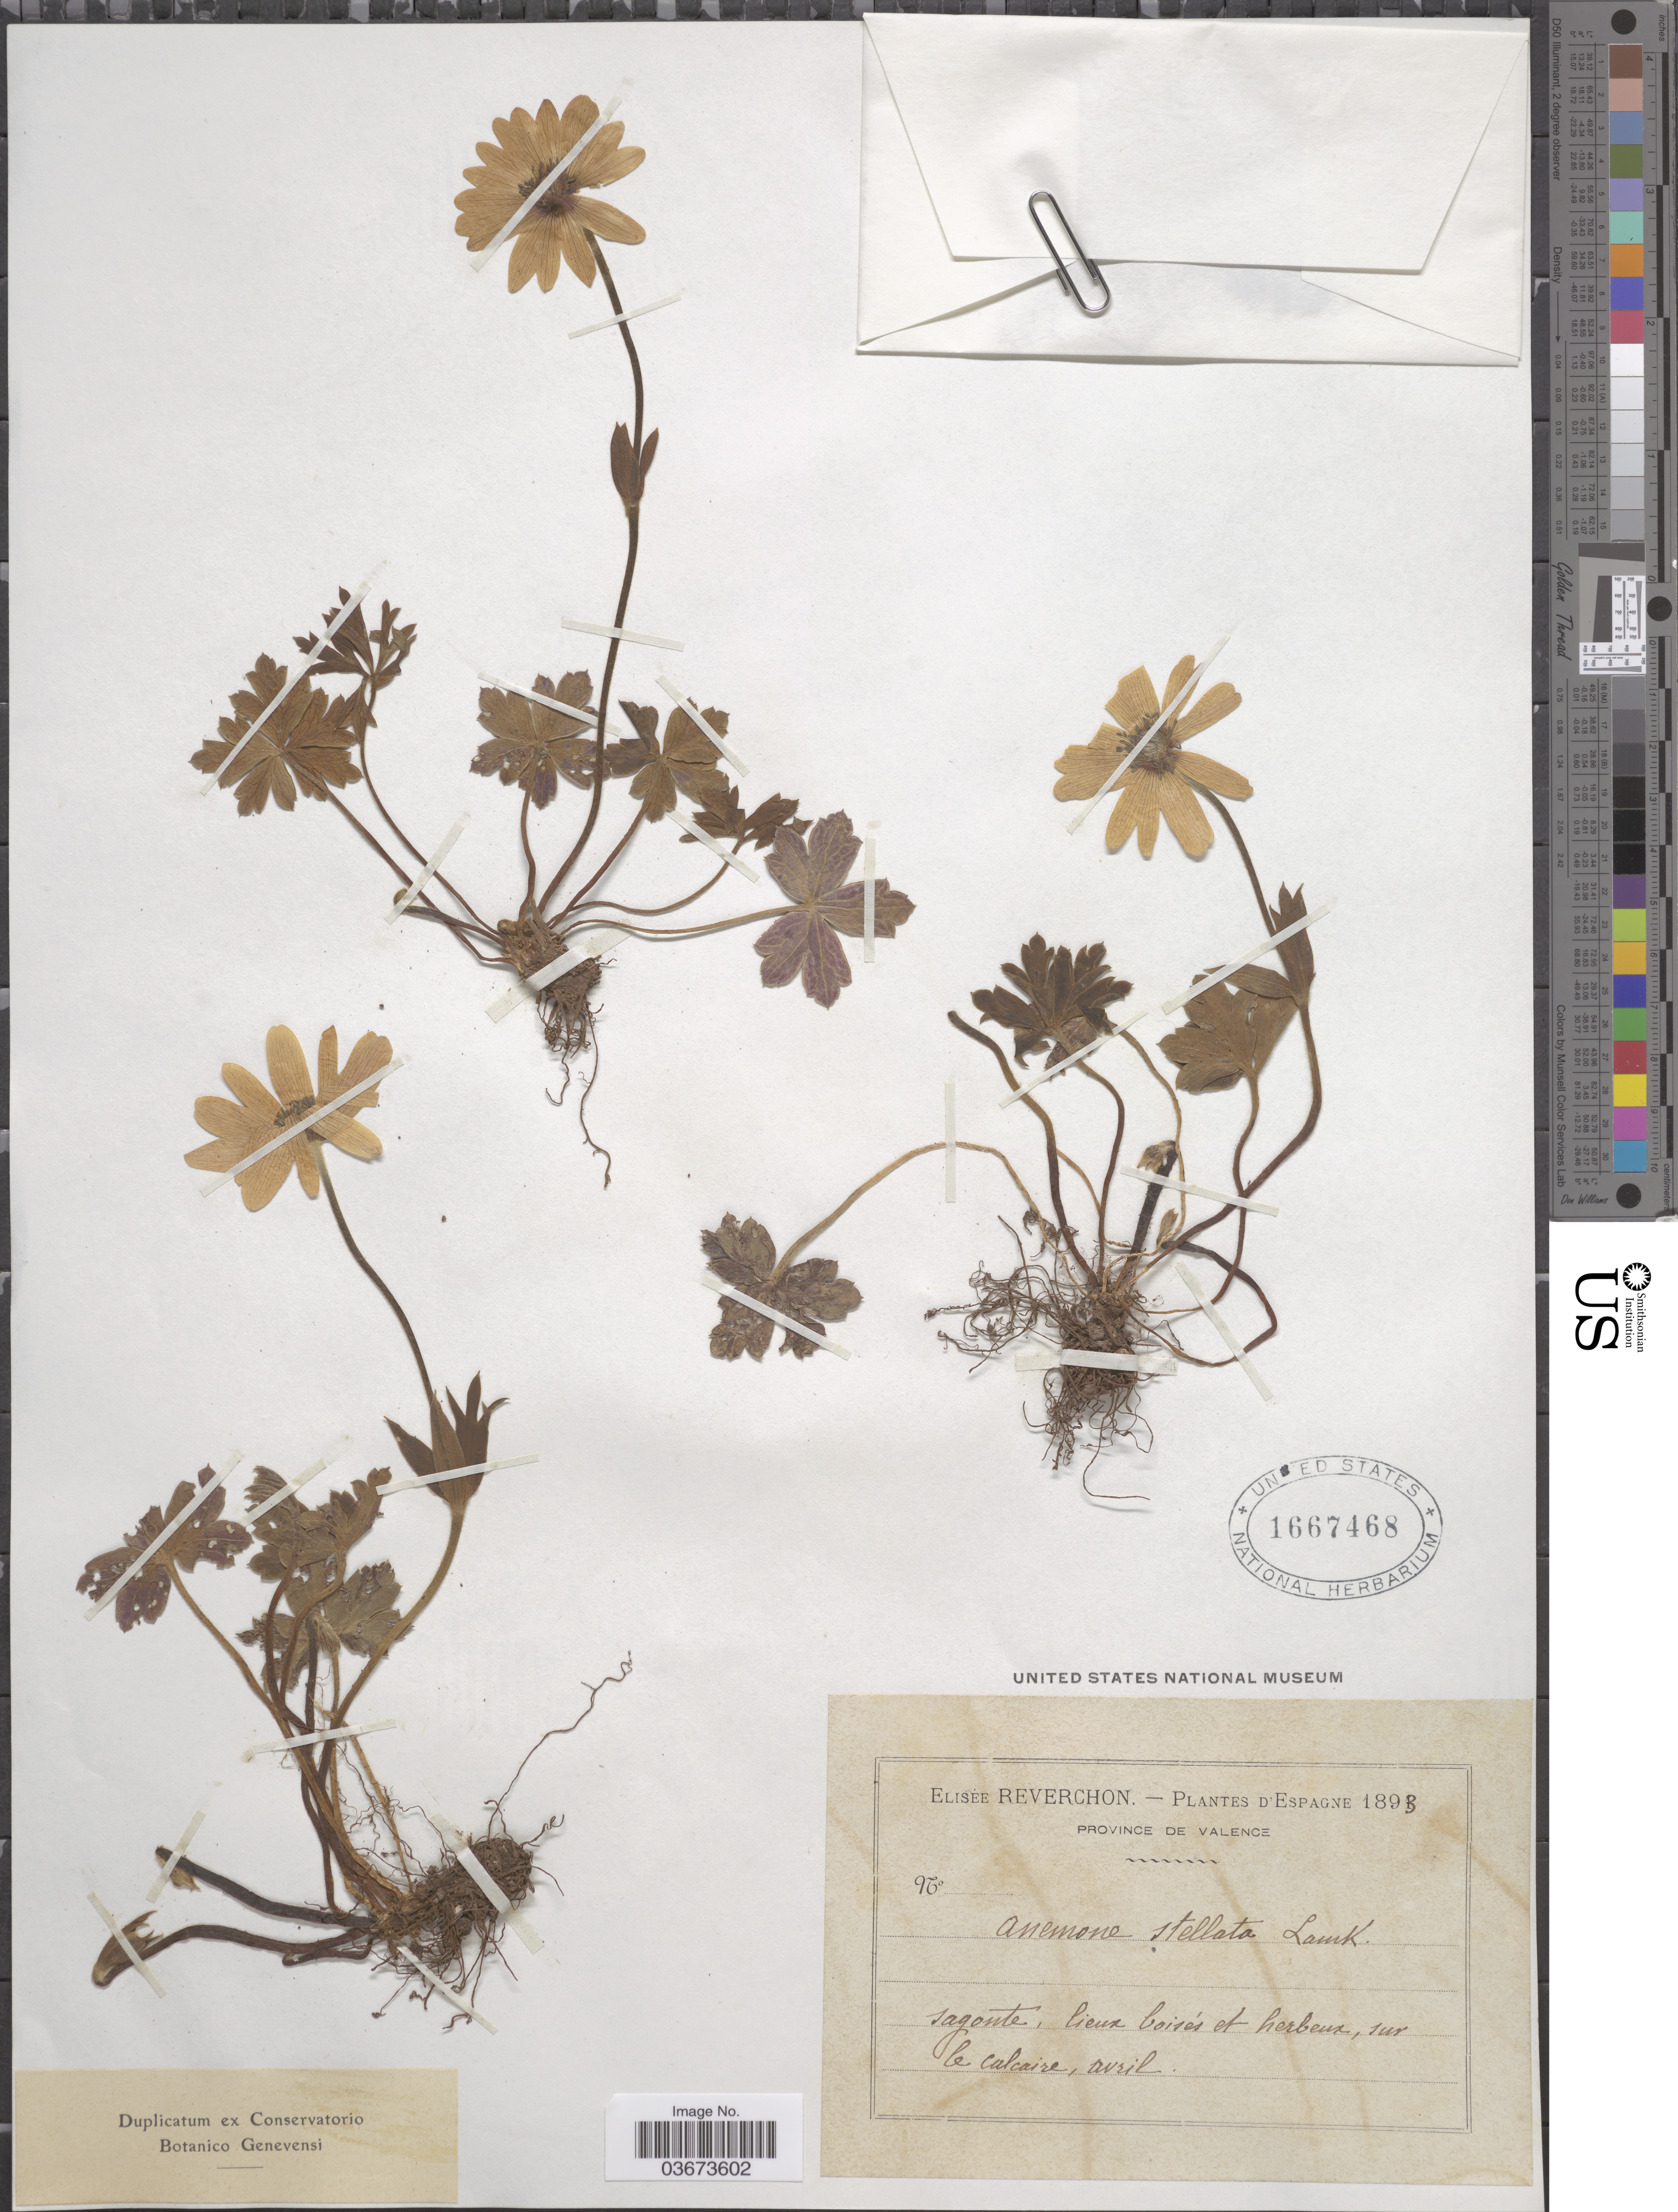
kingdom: Plantae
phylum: Tracheophyta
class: Magnoliopsida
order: Ranunculales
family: Ranunculaceae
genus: Anemone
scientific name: Anemone stellata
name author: Lam.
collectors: E. Reverchon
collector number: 96*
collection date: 1893-04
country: Spain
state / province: Valenciana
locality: Espagne. Province de Valence. Sagante, lieux boisés et herbeux, sur le calcaire.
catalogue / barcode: US 1667468